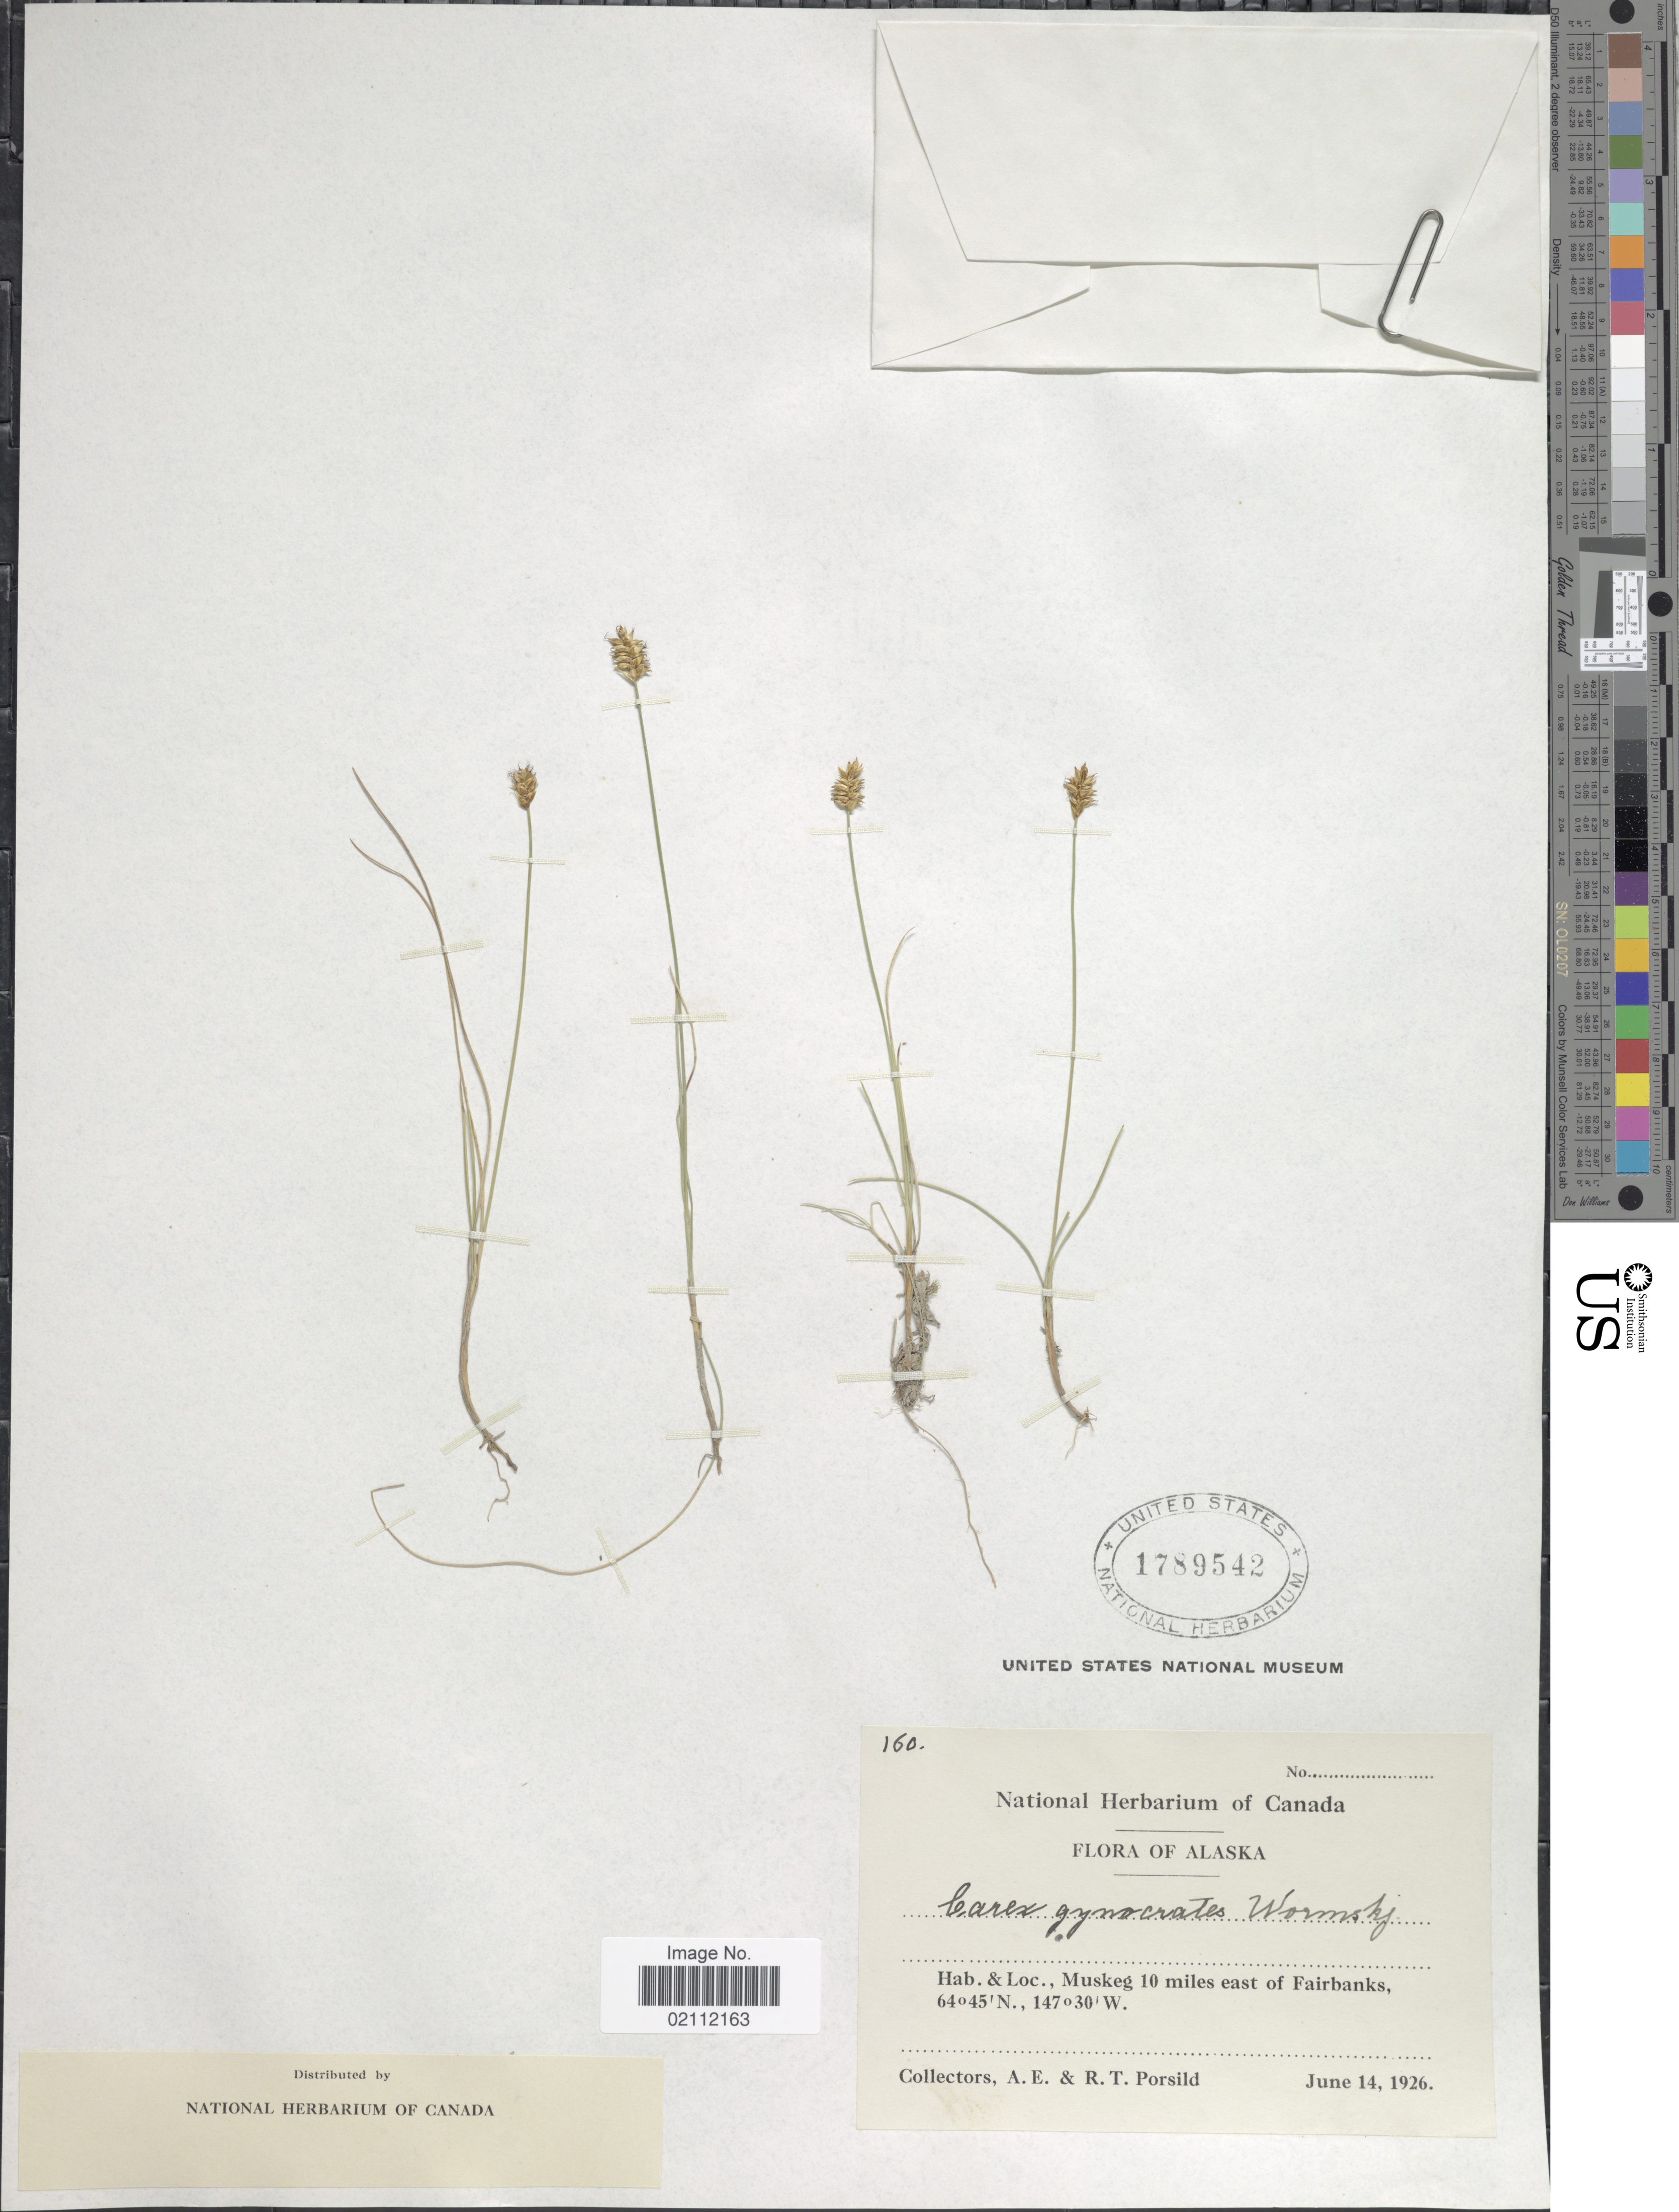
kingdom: Plantae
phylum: Tracheophyta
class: Liliopsida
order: Poales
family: Cyperaceae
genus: Carex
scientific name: Carex nardina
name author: (Hornem.) Fr.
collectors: A. E. Porsild & R. T. Porsild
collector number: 160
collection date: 1926-06-14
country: United States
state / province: Alaska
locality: Muskeg 10 miles east of Fairbanks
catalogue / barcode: US 1789542